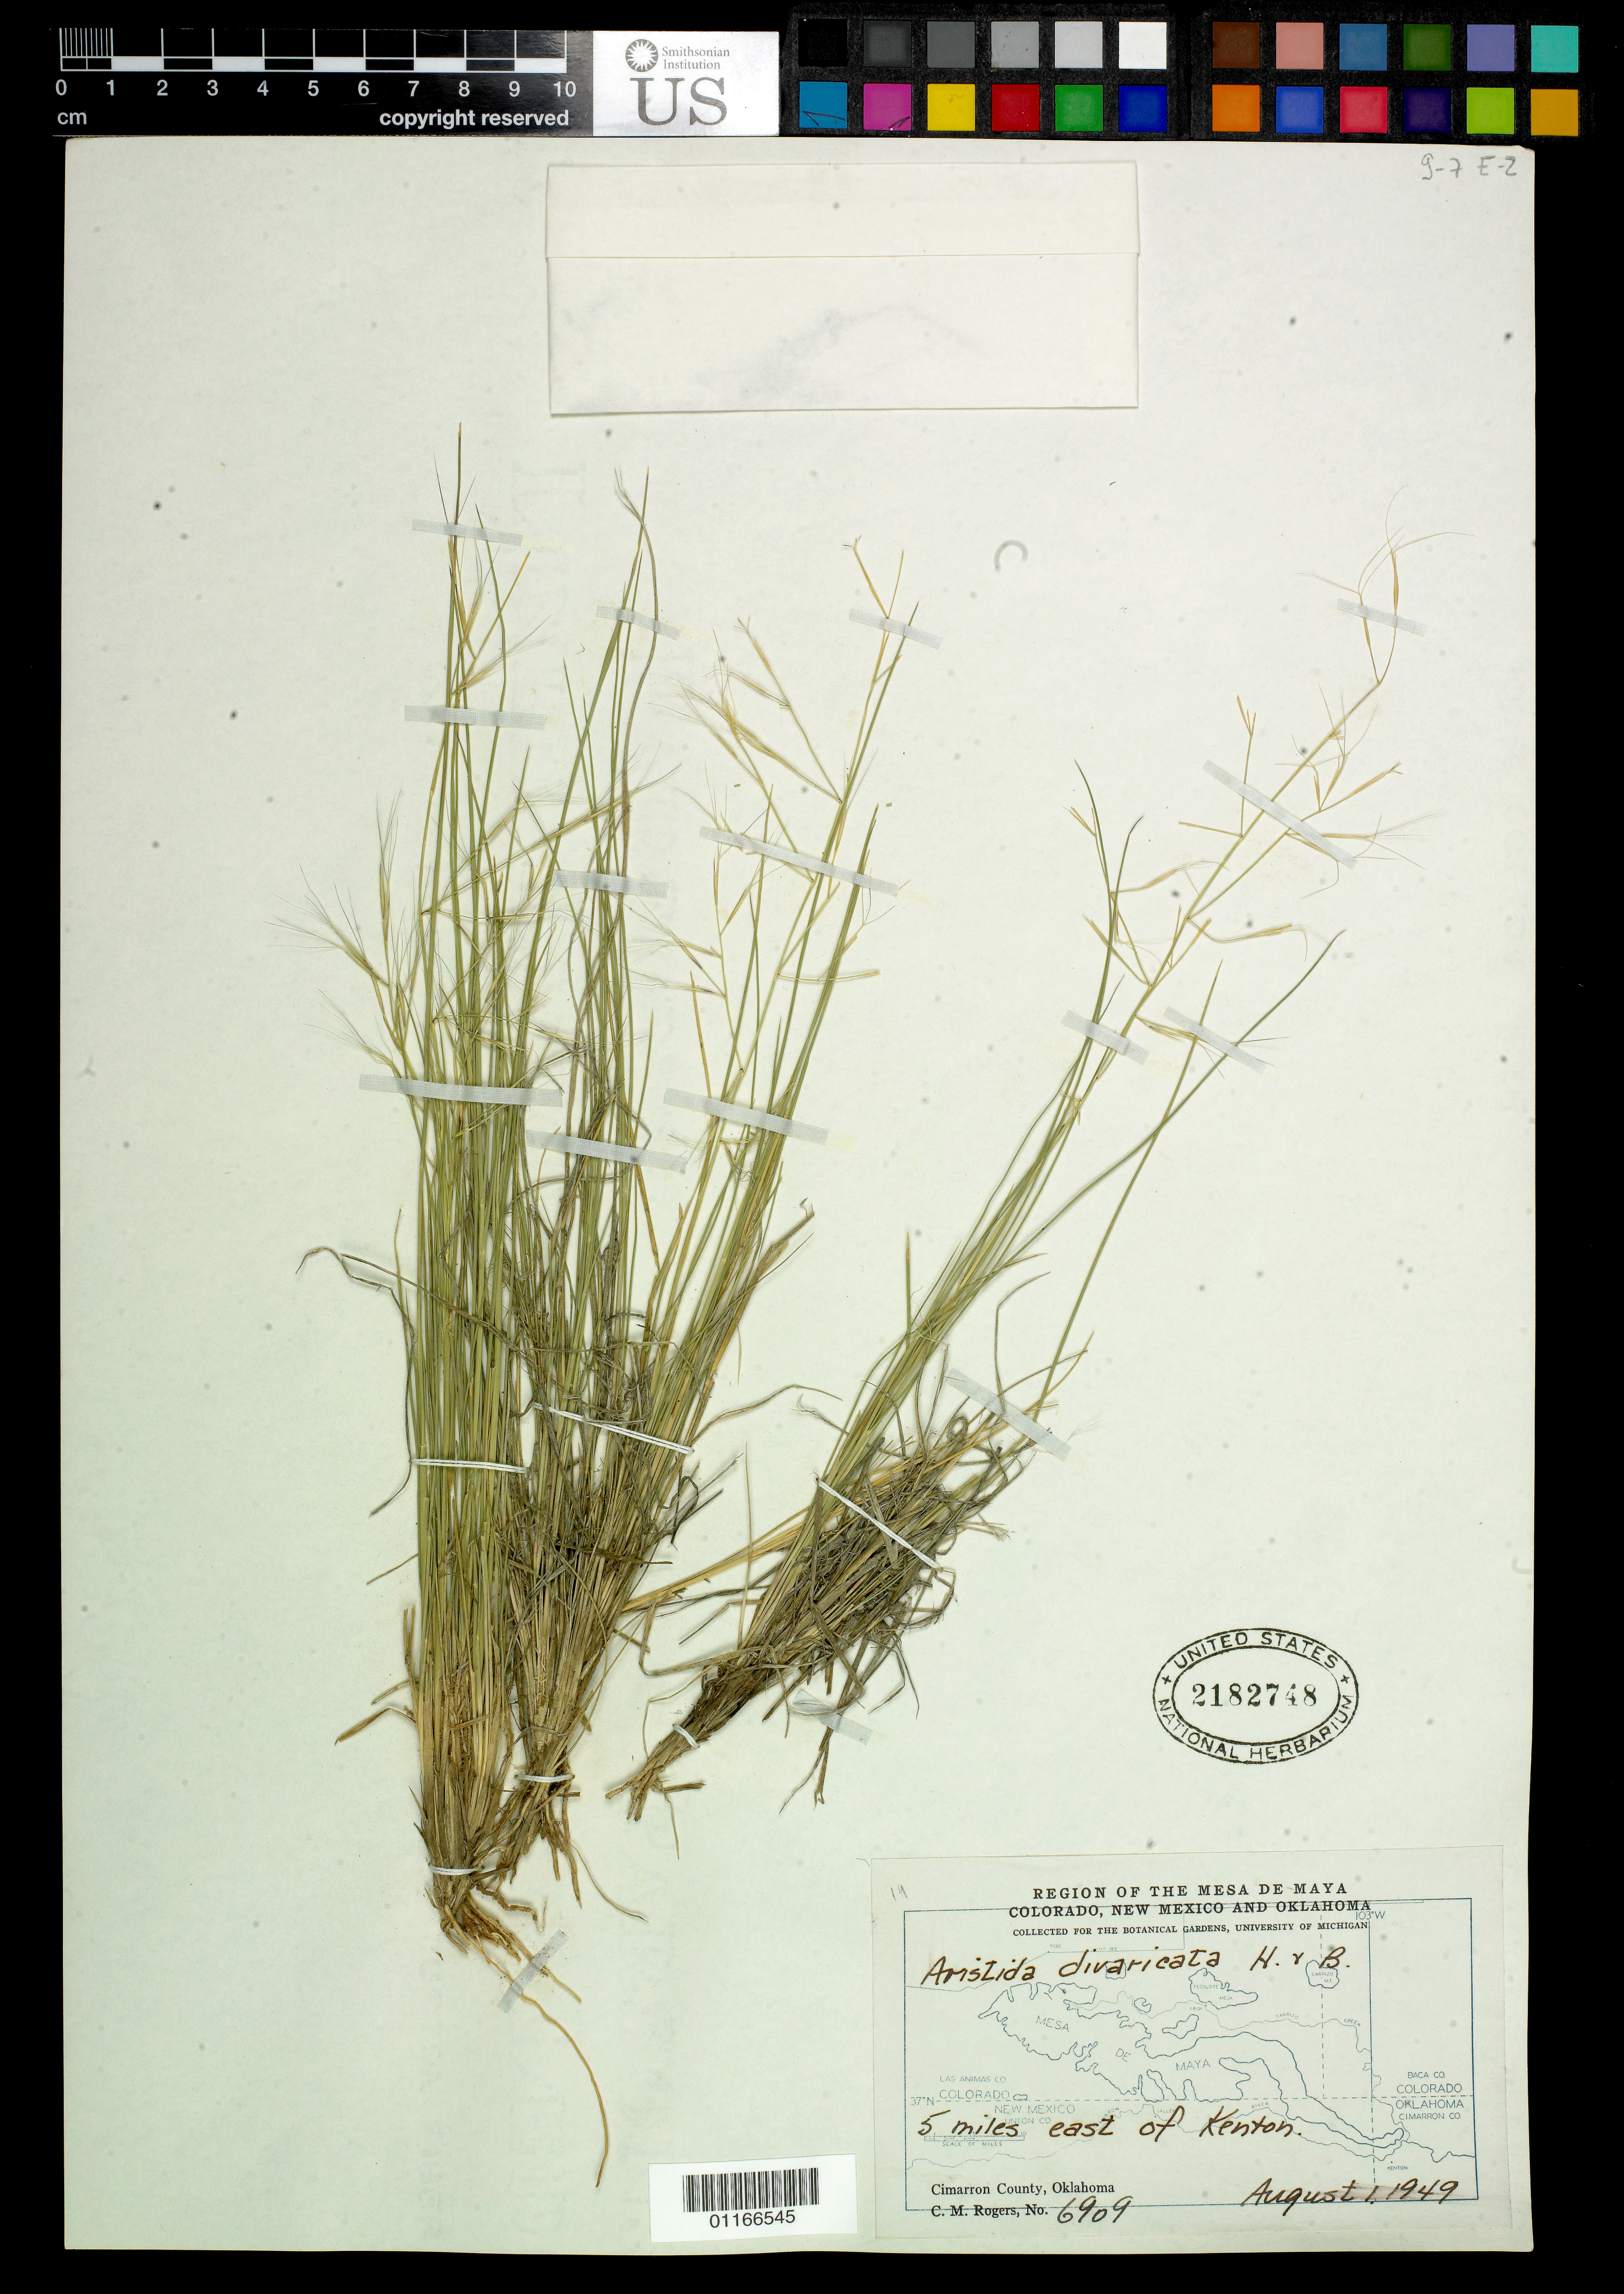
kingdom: Plantae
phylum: Tracheophyta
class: Liliopsida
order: Poales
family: Poaceae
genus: Aristida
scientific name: Aristida divaricata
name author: Humb. & Bonpl. ex Willd.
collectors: C. M. Rogers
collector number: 6909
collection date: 1949-08-01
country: United States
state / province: Oklahoma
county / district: Cimarron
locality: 5 miles east of Kenton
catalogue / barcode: US 2182748